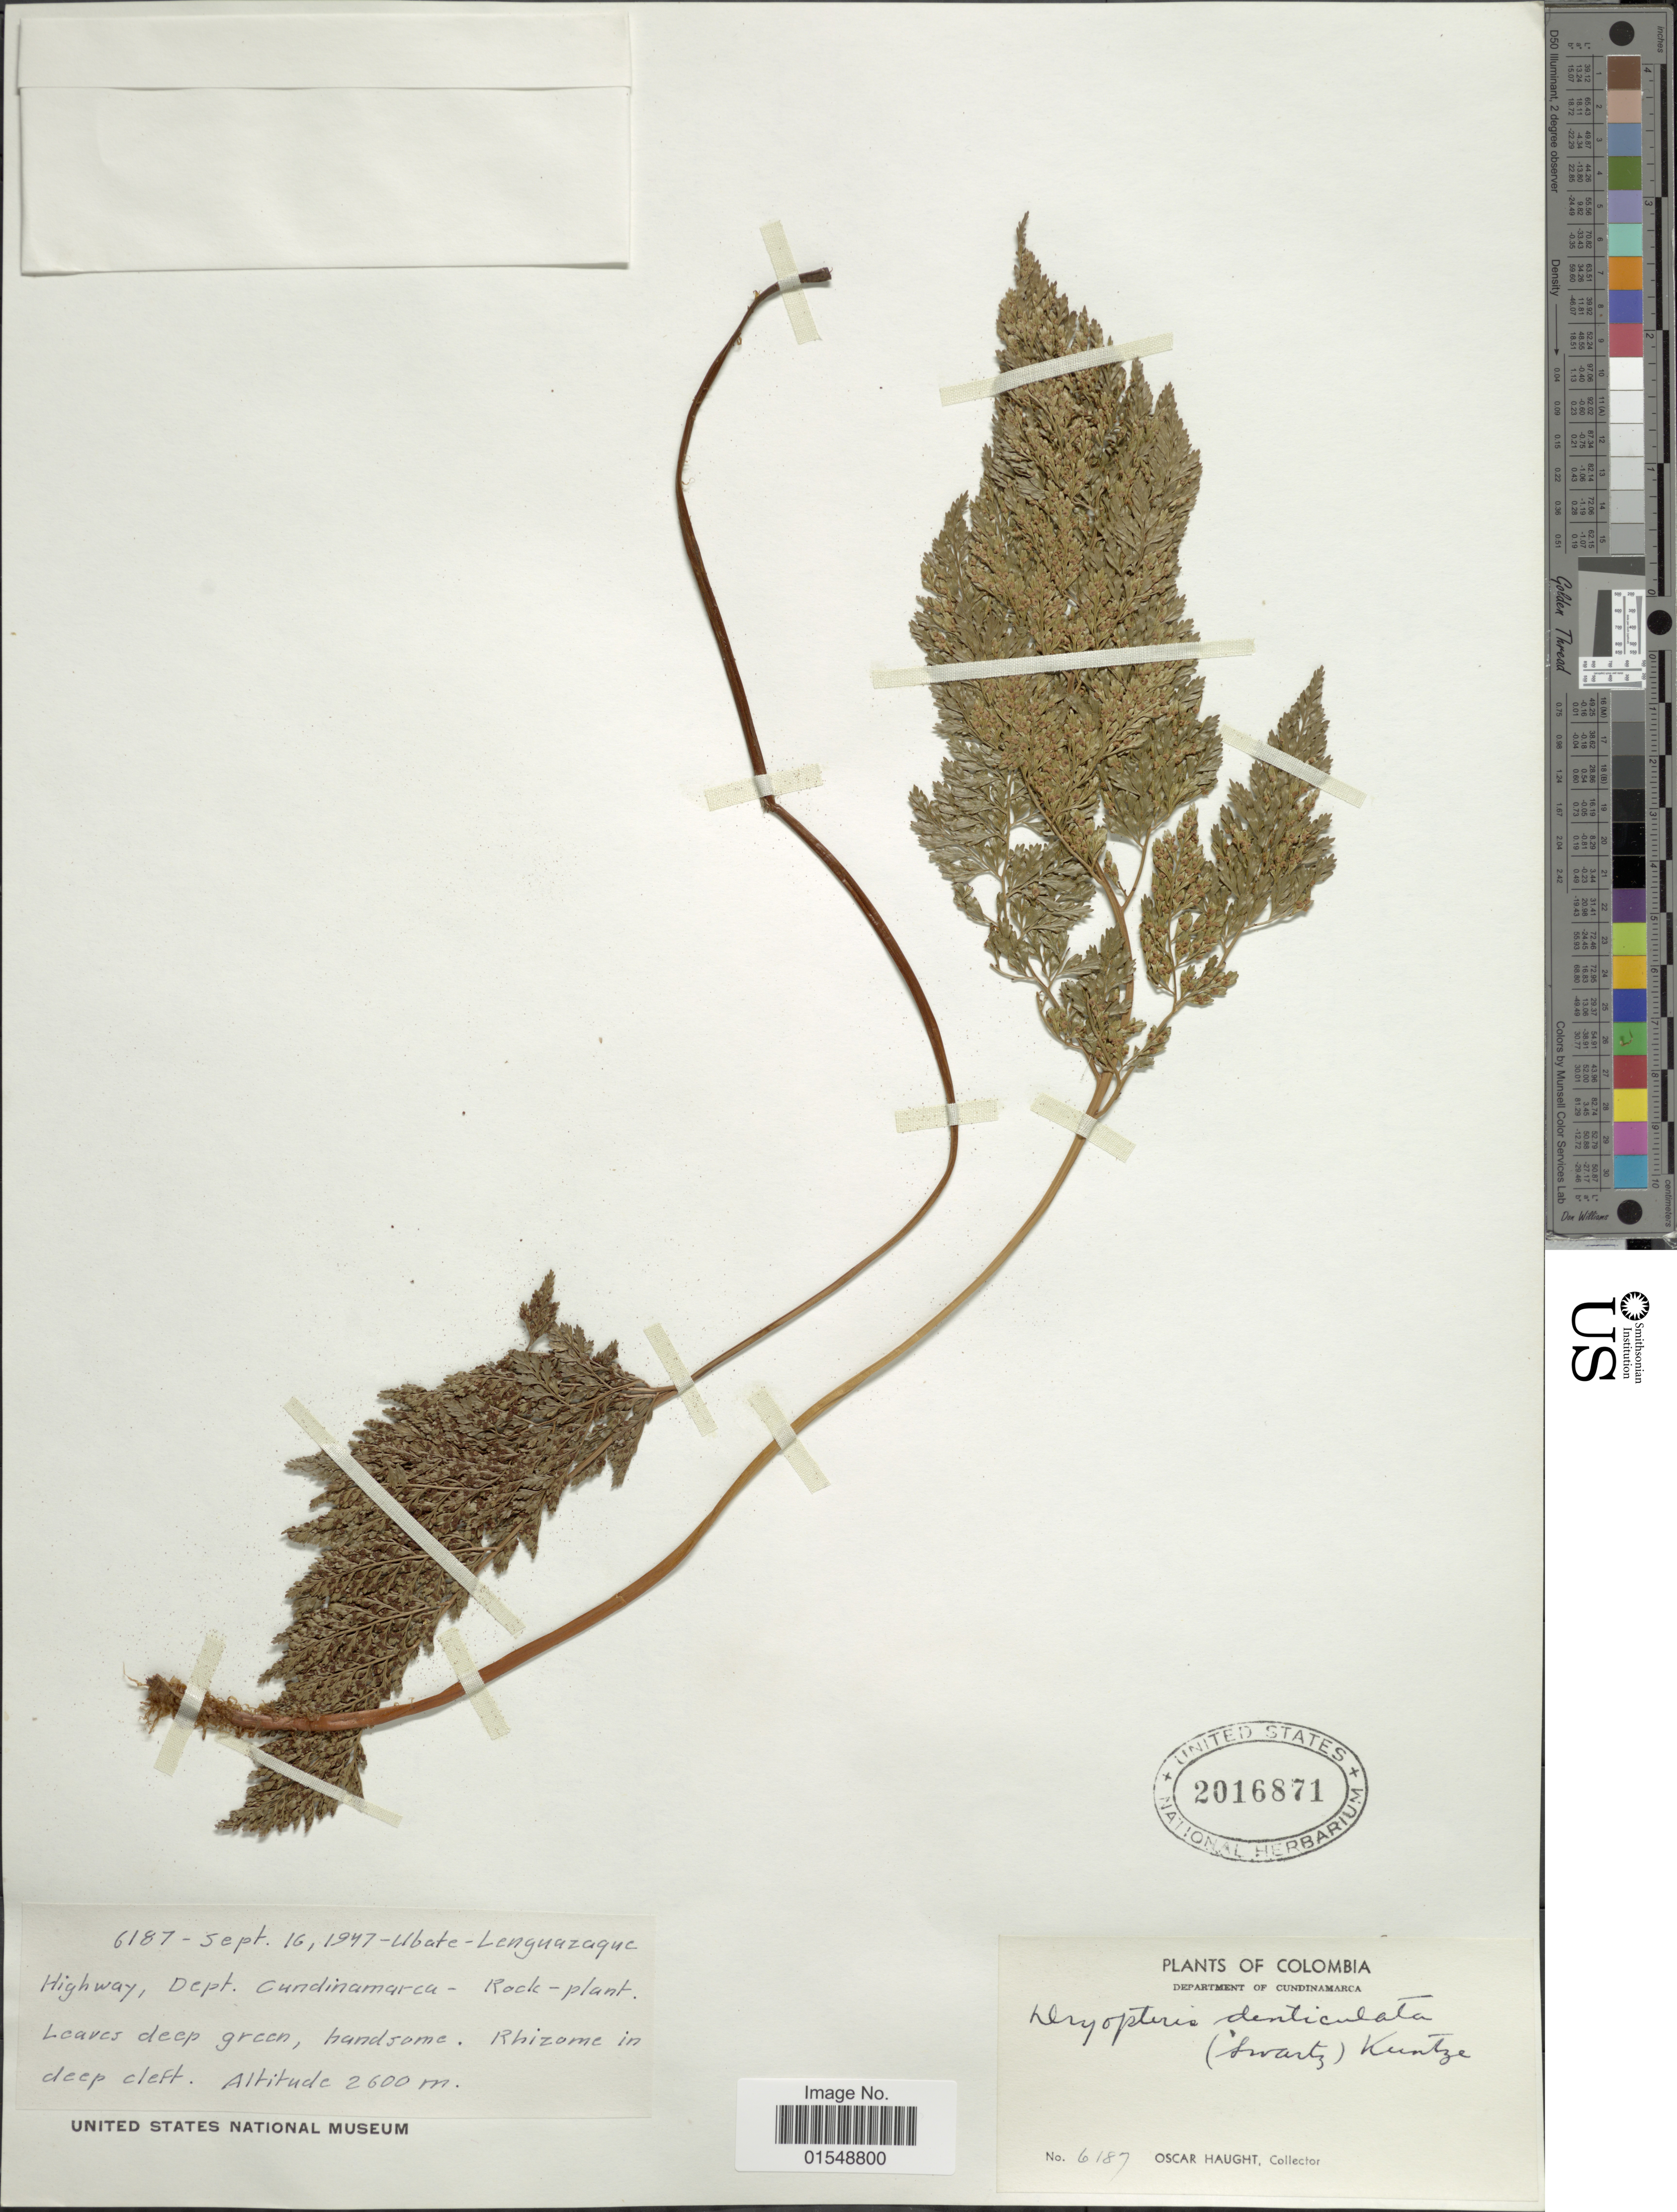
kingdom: Plantae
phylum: Tracheophyta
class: Polypodiopsida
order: Polypodiales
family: Dryopteridaceae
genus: Arachniodes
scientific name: Arachniodes denticulata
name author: (Sw.) Ching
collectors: O. L. Haught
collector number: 6187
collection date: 1947-09-16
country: Colombia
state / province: Cundinamarca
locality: Ubate- Lenguazaque Highway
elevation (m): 2600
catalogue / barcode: US 2016871